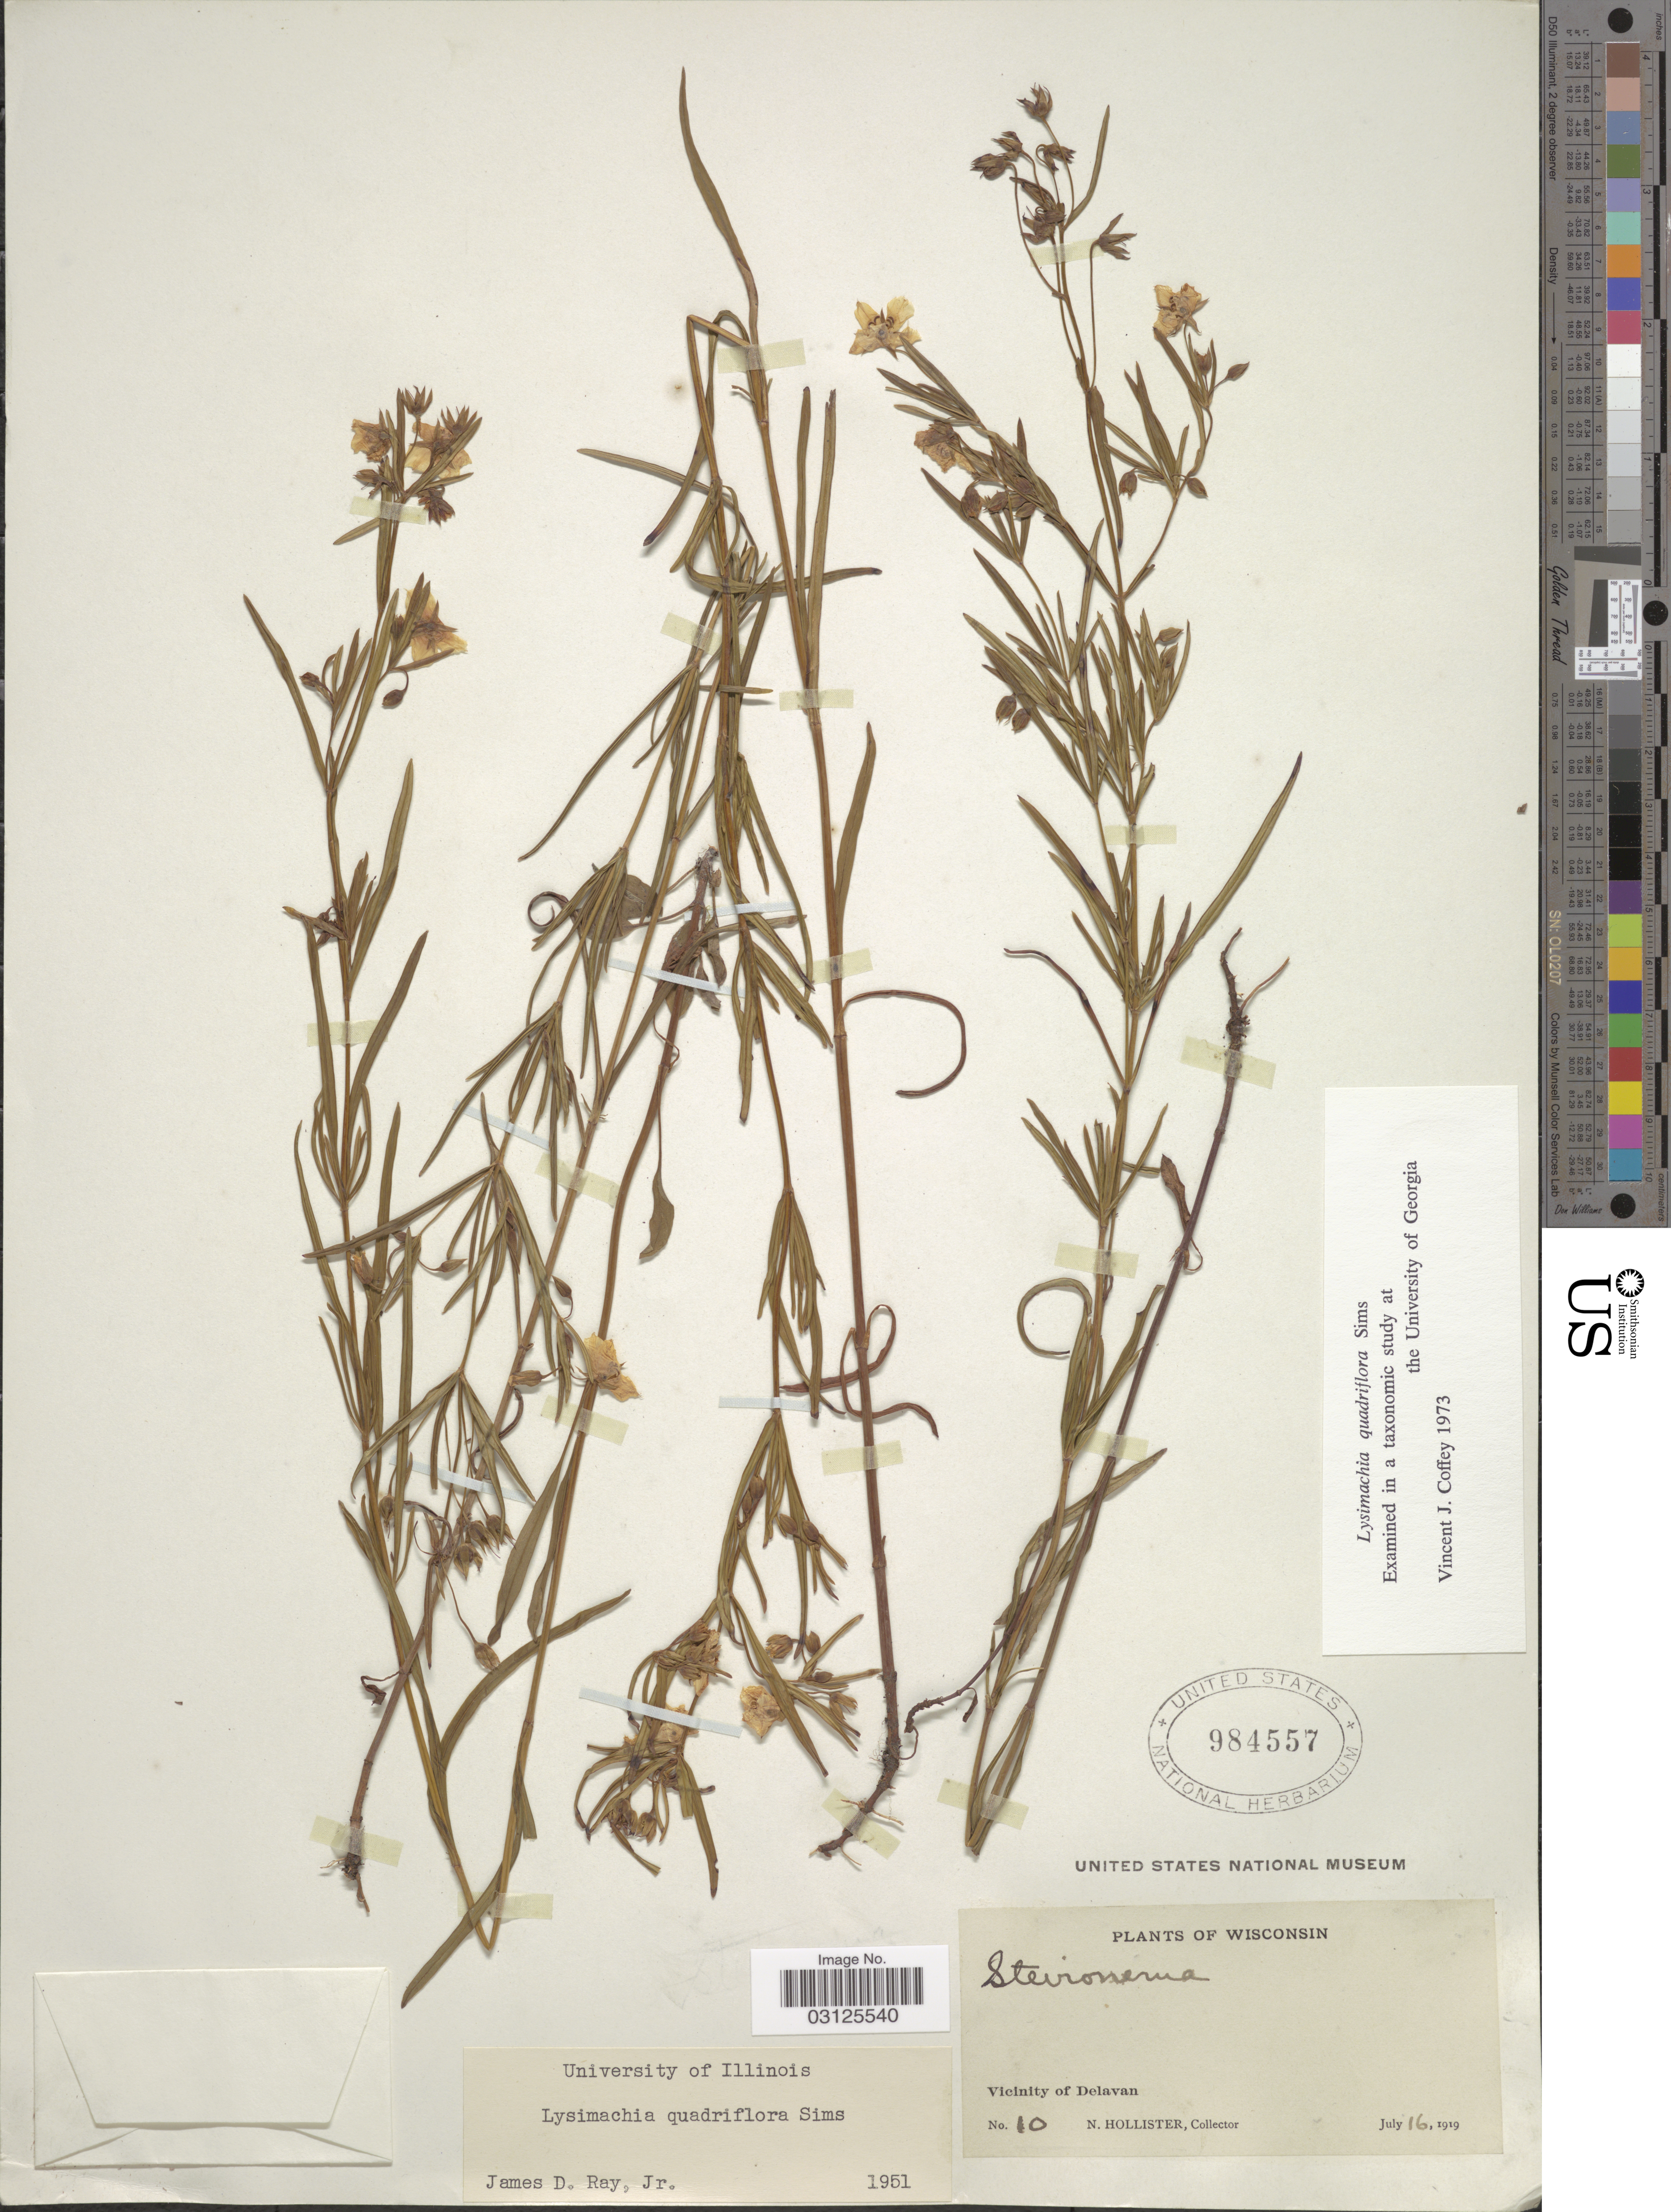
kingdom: Plantae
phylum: Tracheophyta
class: Magnoliopsida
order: Ericales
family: Primulaceae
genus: Lysimachia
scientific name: Lysimachia quadriflora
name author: Sims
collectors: N. Hollister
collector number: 10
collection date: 1919-07-16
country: United States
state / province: Wisconsin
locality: Vicinity of Delavan.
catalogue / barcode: US 984557